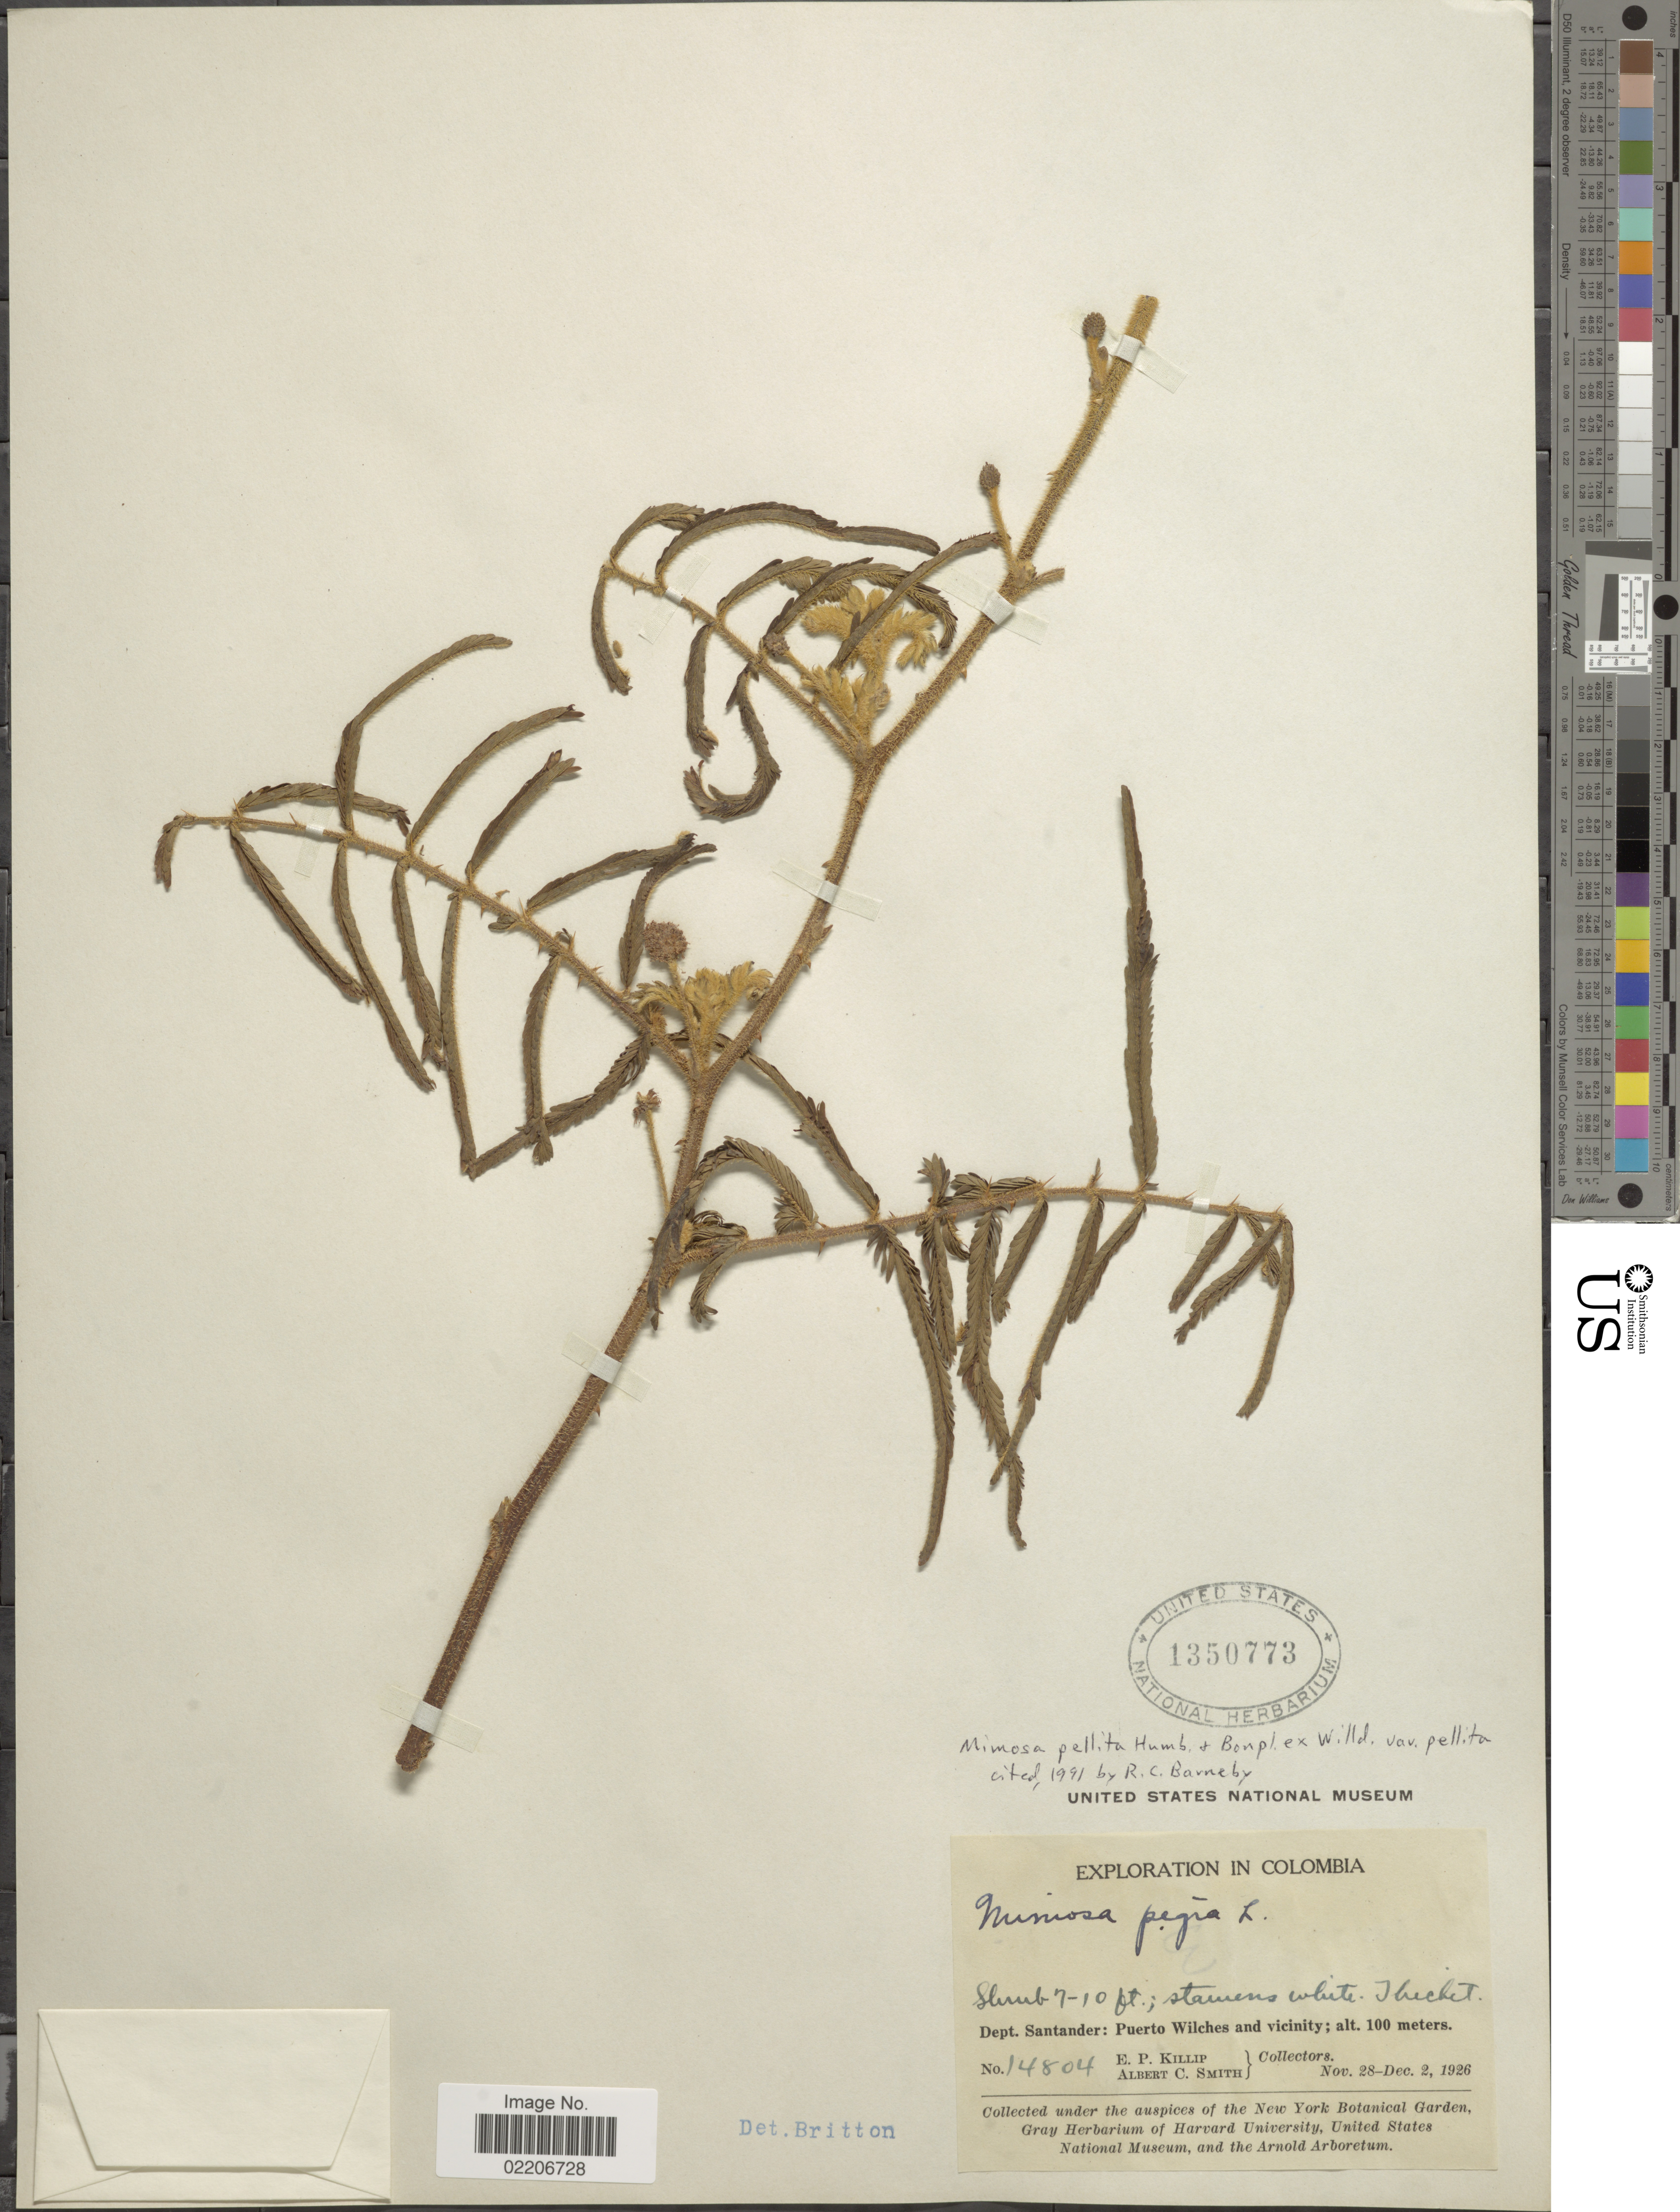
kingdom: Plantae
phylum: Tracheophyta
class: Magnoliopsida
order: Fabales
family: Fabaceae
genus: Mimosa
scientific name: Mimosa pellita var. pellita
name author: Humb. & Bonpl. ex Willd.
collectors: E. P. Killip & A. C. Smith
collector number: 14804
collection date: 1926-11-28/1926-12-02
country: Colombia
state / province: Santander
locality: Puerto Wilches and Vicinity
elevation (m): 100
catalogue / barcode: US 1350773